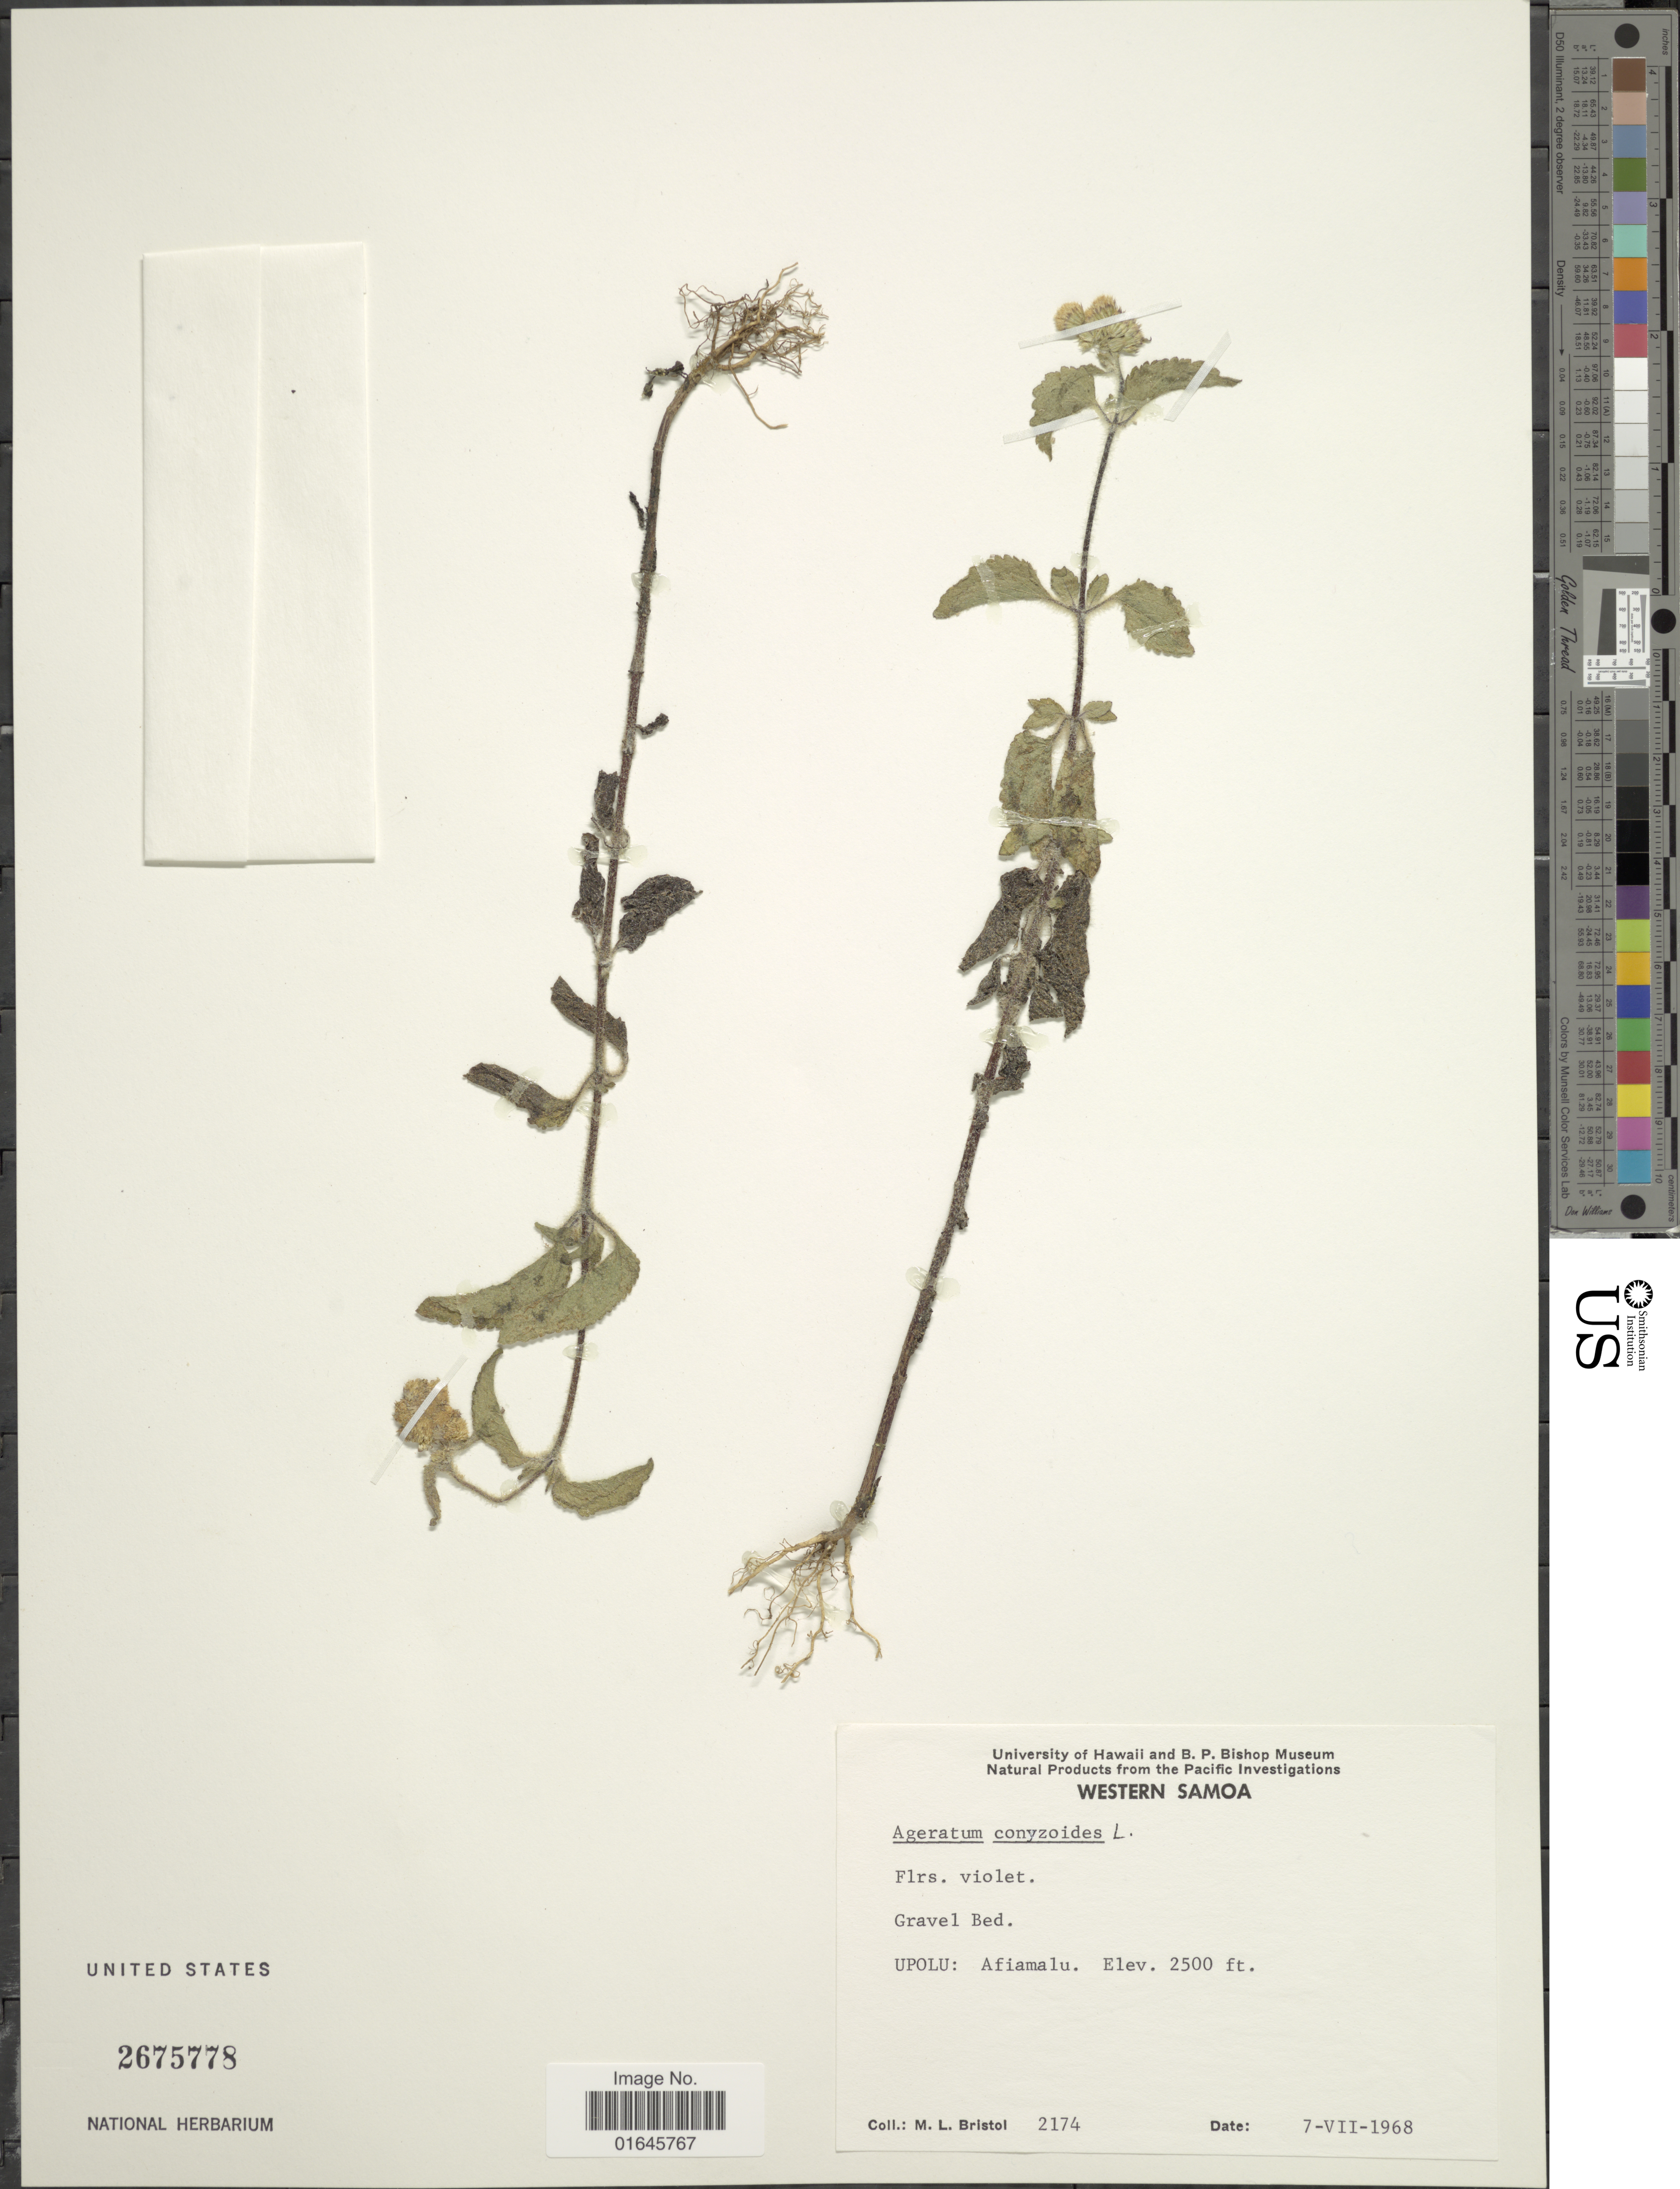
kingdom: Plantae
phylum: Tracheophyta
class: Magnoliopsida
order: Asterales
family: Asteraceae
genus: Ageratum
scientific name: Ageratum conyzoides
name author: L.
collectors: M. L. Bristol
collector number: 2174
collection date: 1968-07-07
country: Samoa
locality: Upolu: Afiamalu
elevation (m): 762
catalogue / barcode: US 2675778